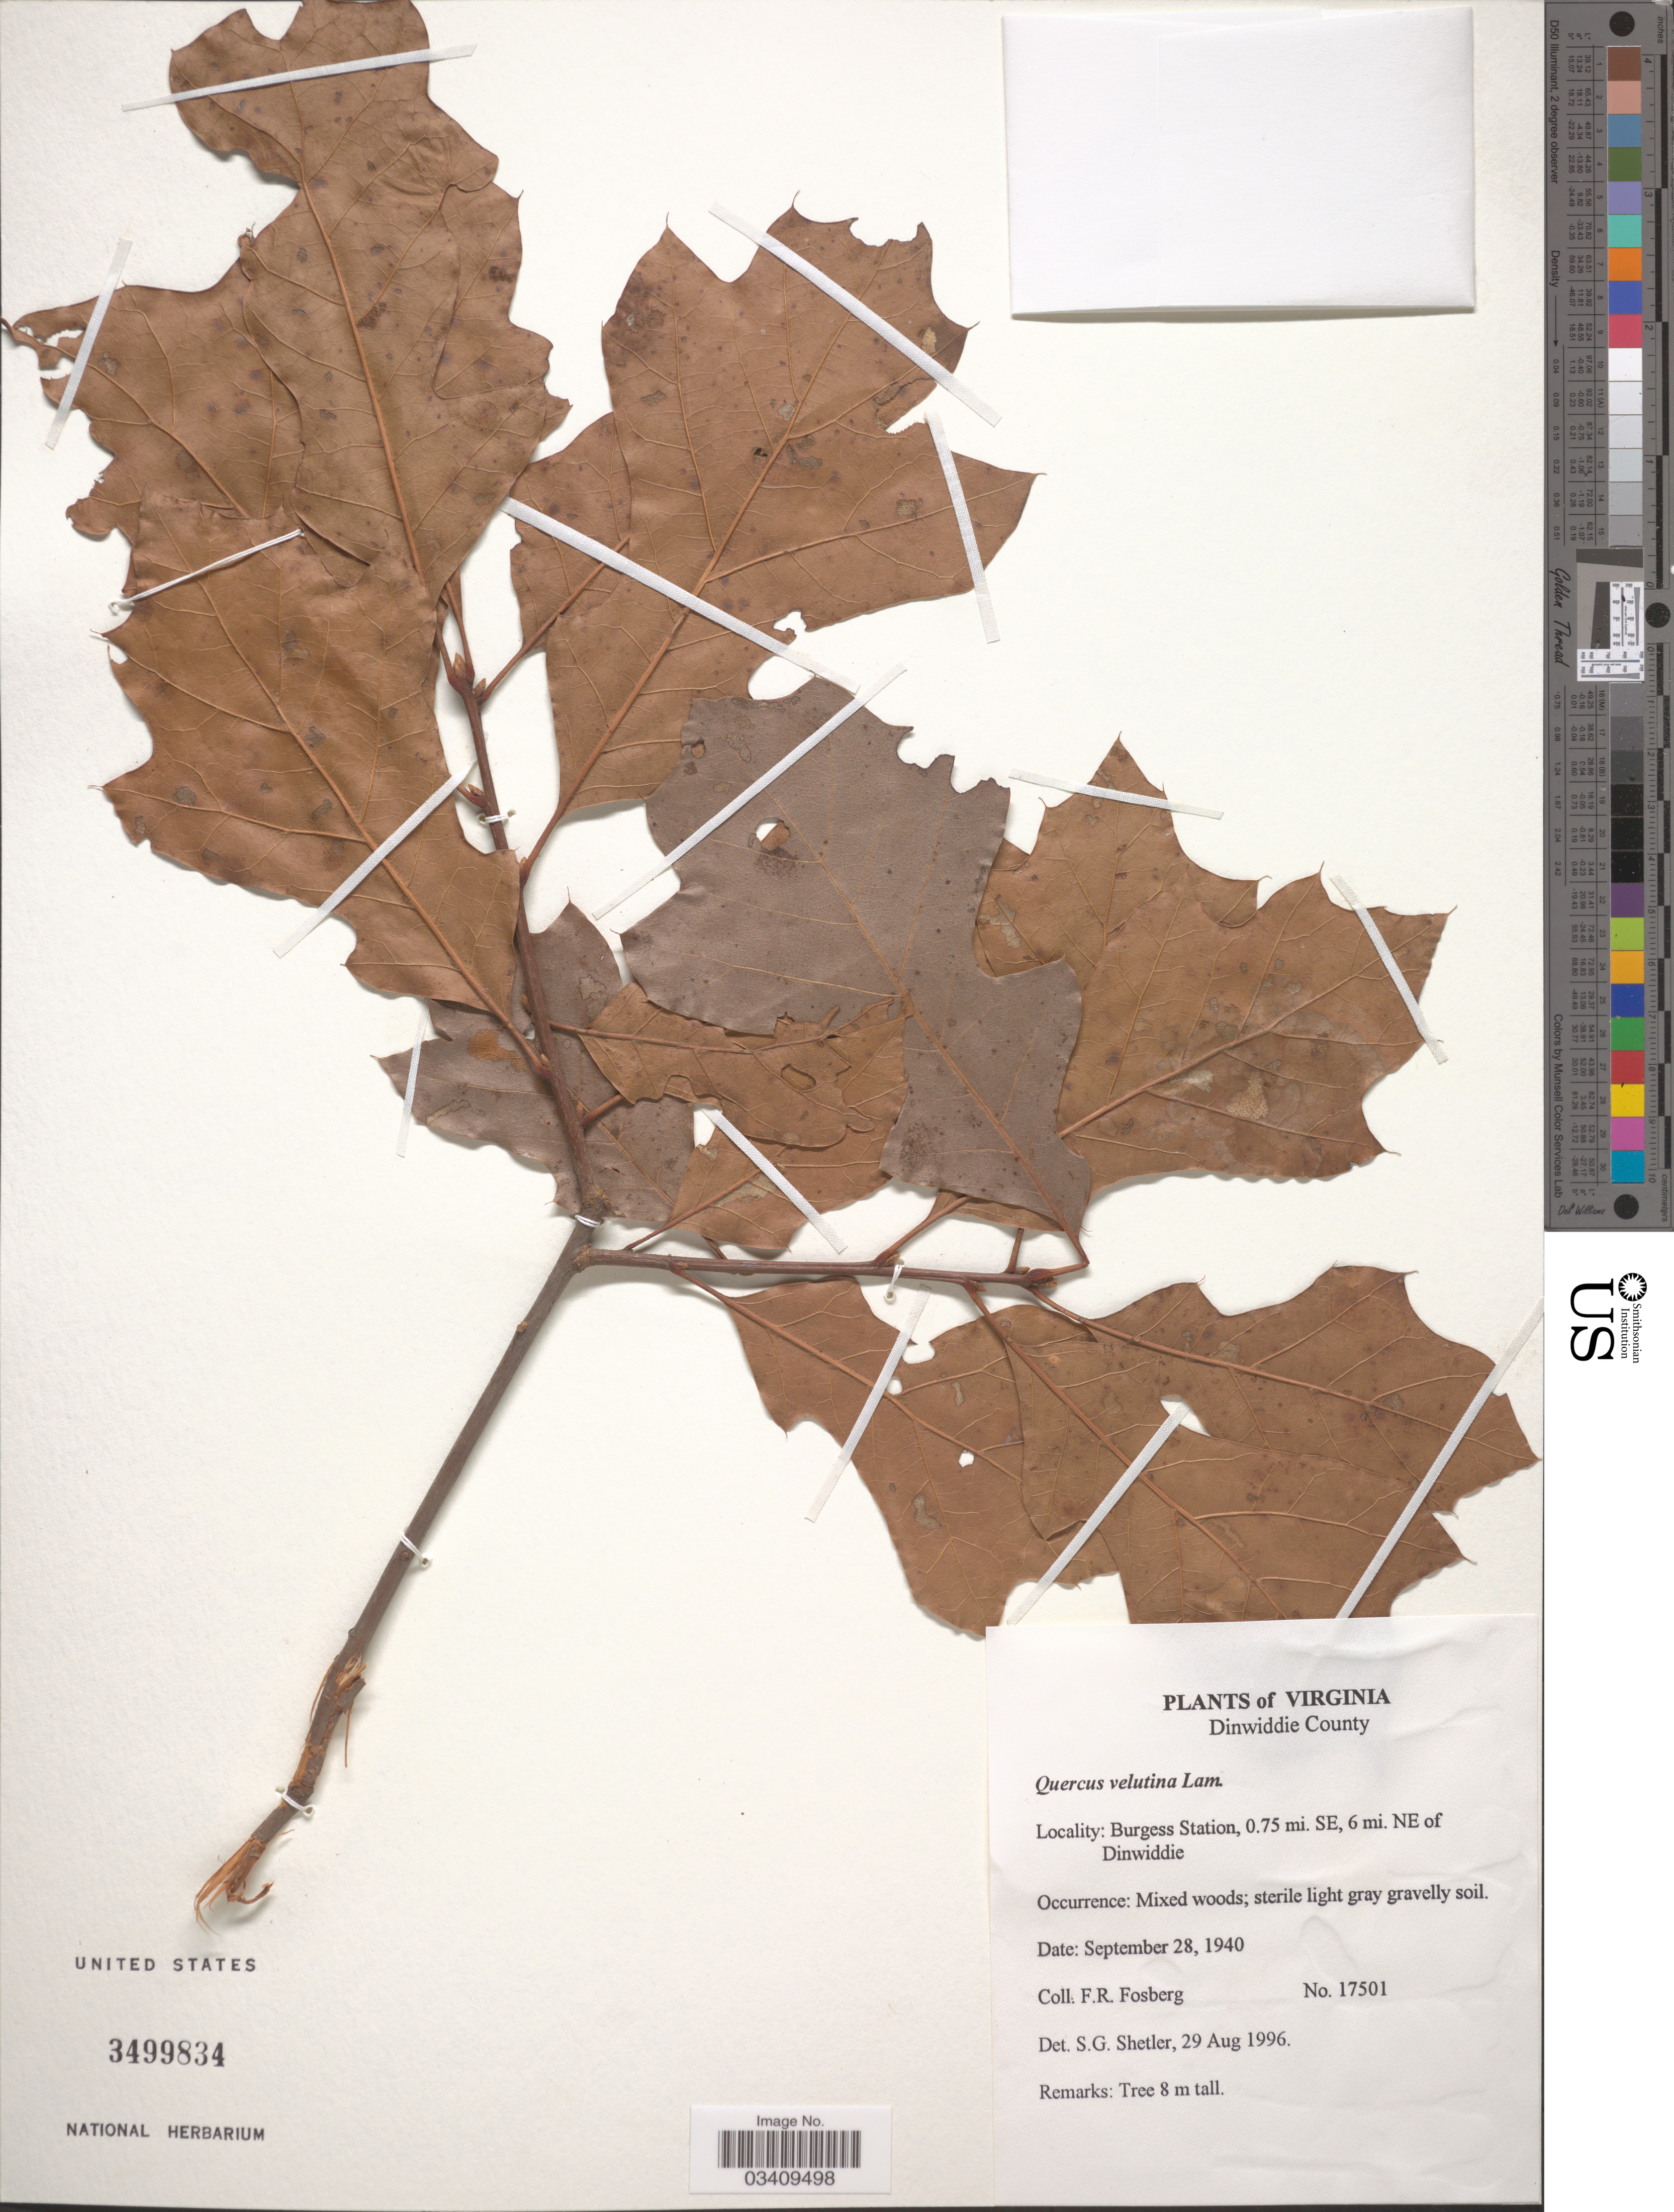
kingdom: Plantae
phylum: Tracheophyta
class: Magnoliopsida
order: Fagales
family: Fagaceae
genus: Quercus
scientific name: Quercus velutina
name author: Lam.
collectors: F. R. Fosberg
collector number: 17501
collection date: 1940-09-28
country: United States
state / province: Virginia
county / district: Dinwiddie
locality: Dinwiddie County. Burgess Station, 0.75 mi. SE, 6 mi. NE of Dinwiddie.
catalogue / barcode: US 3499834